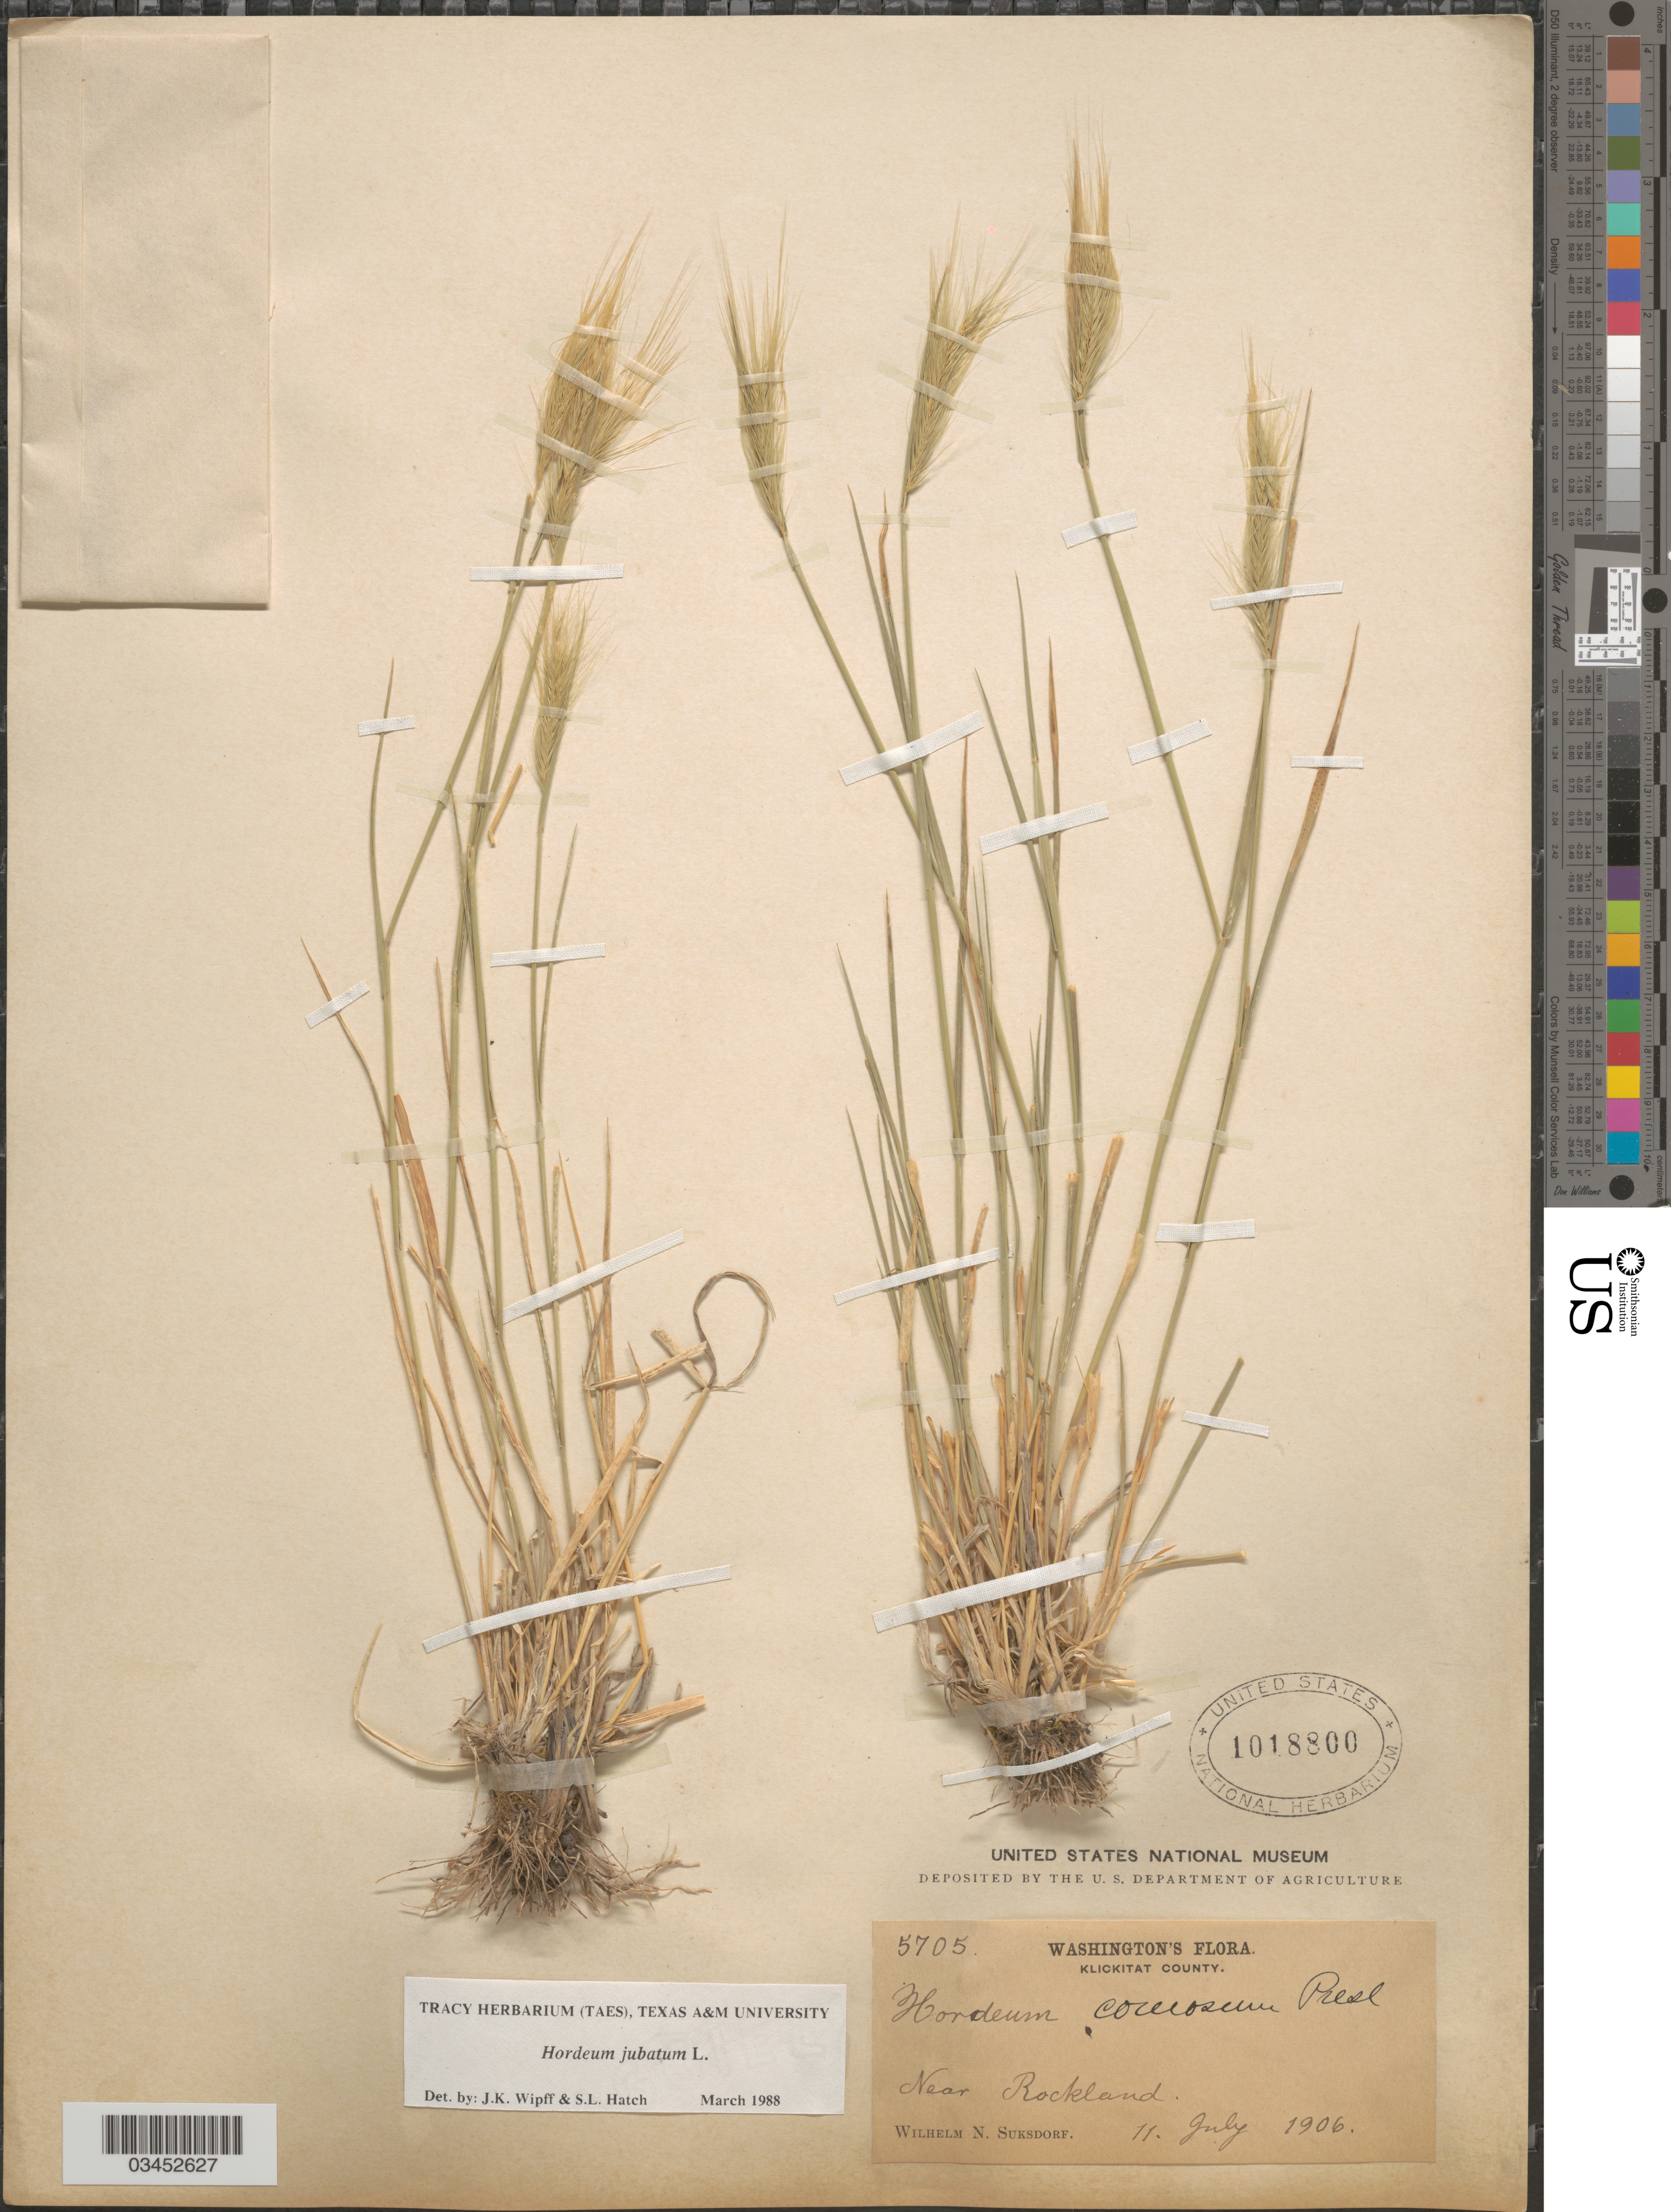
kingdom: Plantae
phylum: Tracheophyta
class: Liliopsida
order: Poales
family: Poaceae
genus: Hordeum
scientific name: Hordeum jubatum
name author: L.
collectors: W. N. Suksdorf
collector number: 5705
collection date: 1906-07-11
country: United States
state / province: Washington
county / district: Klickitat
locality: Klickitat County. Near Rockland.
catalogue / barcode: US 1018800